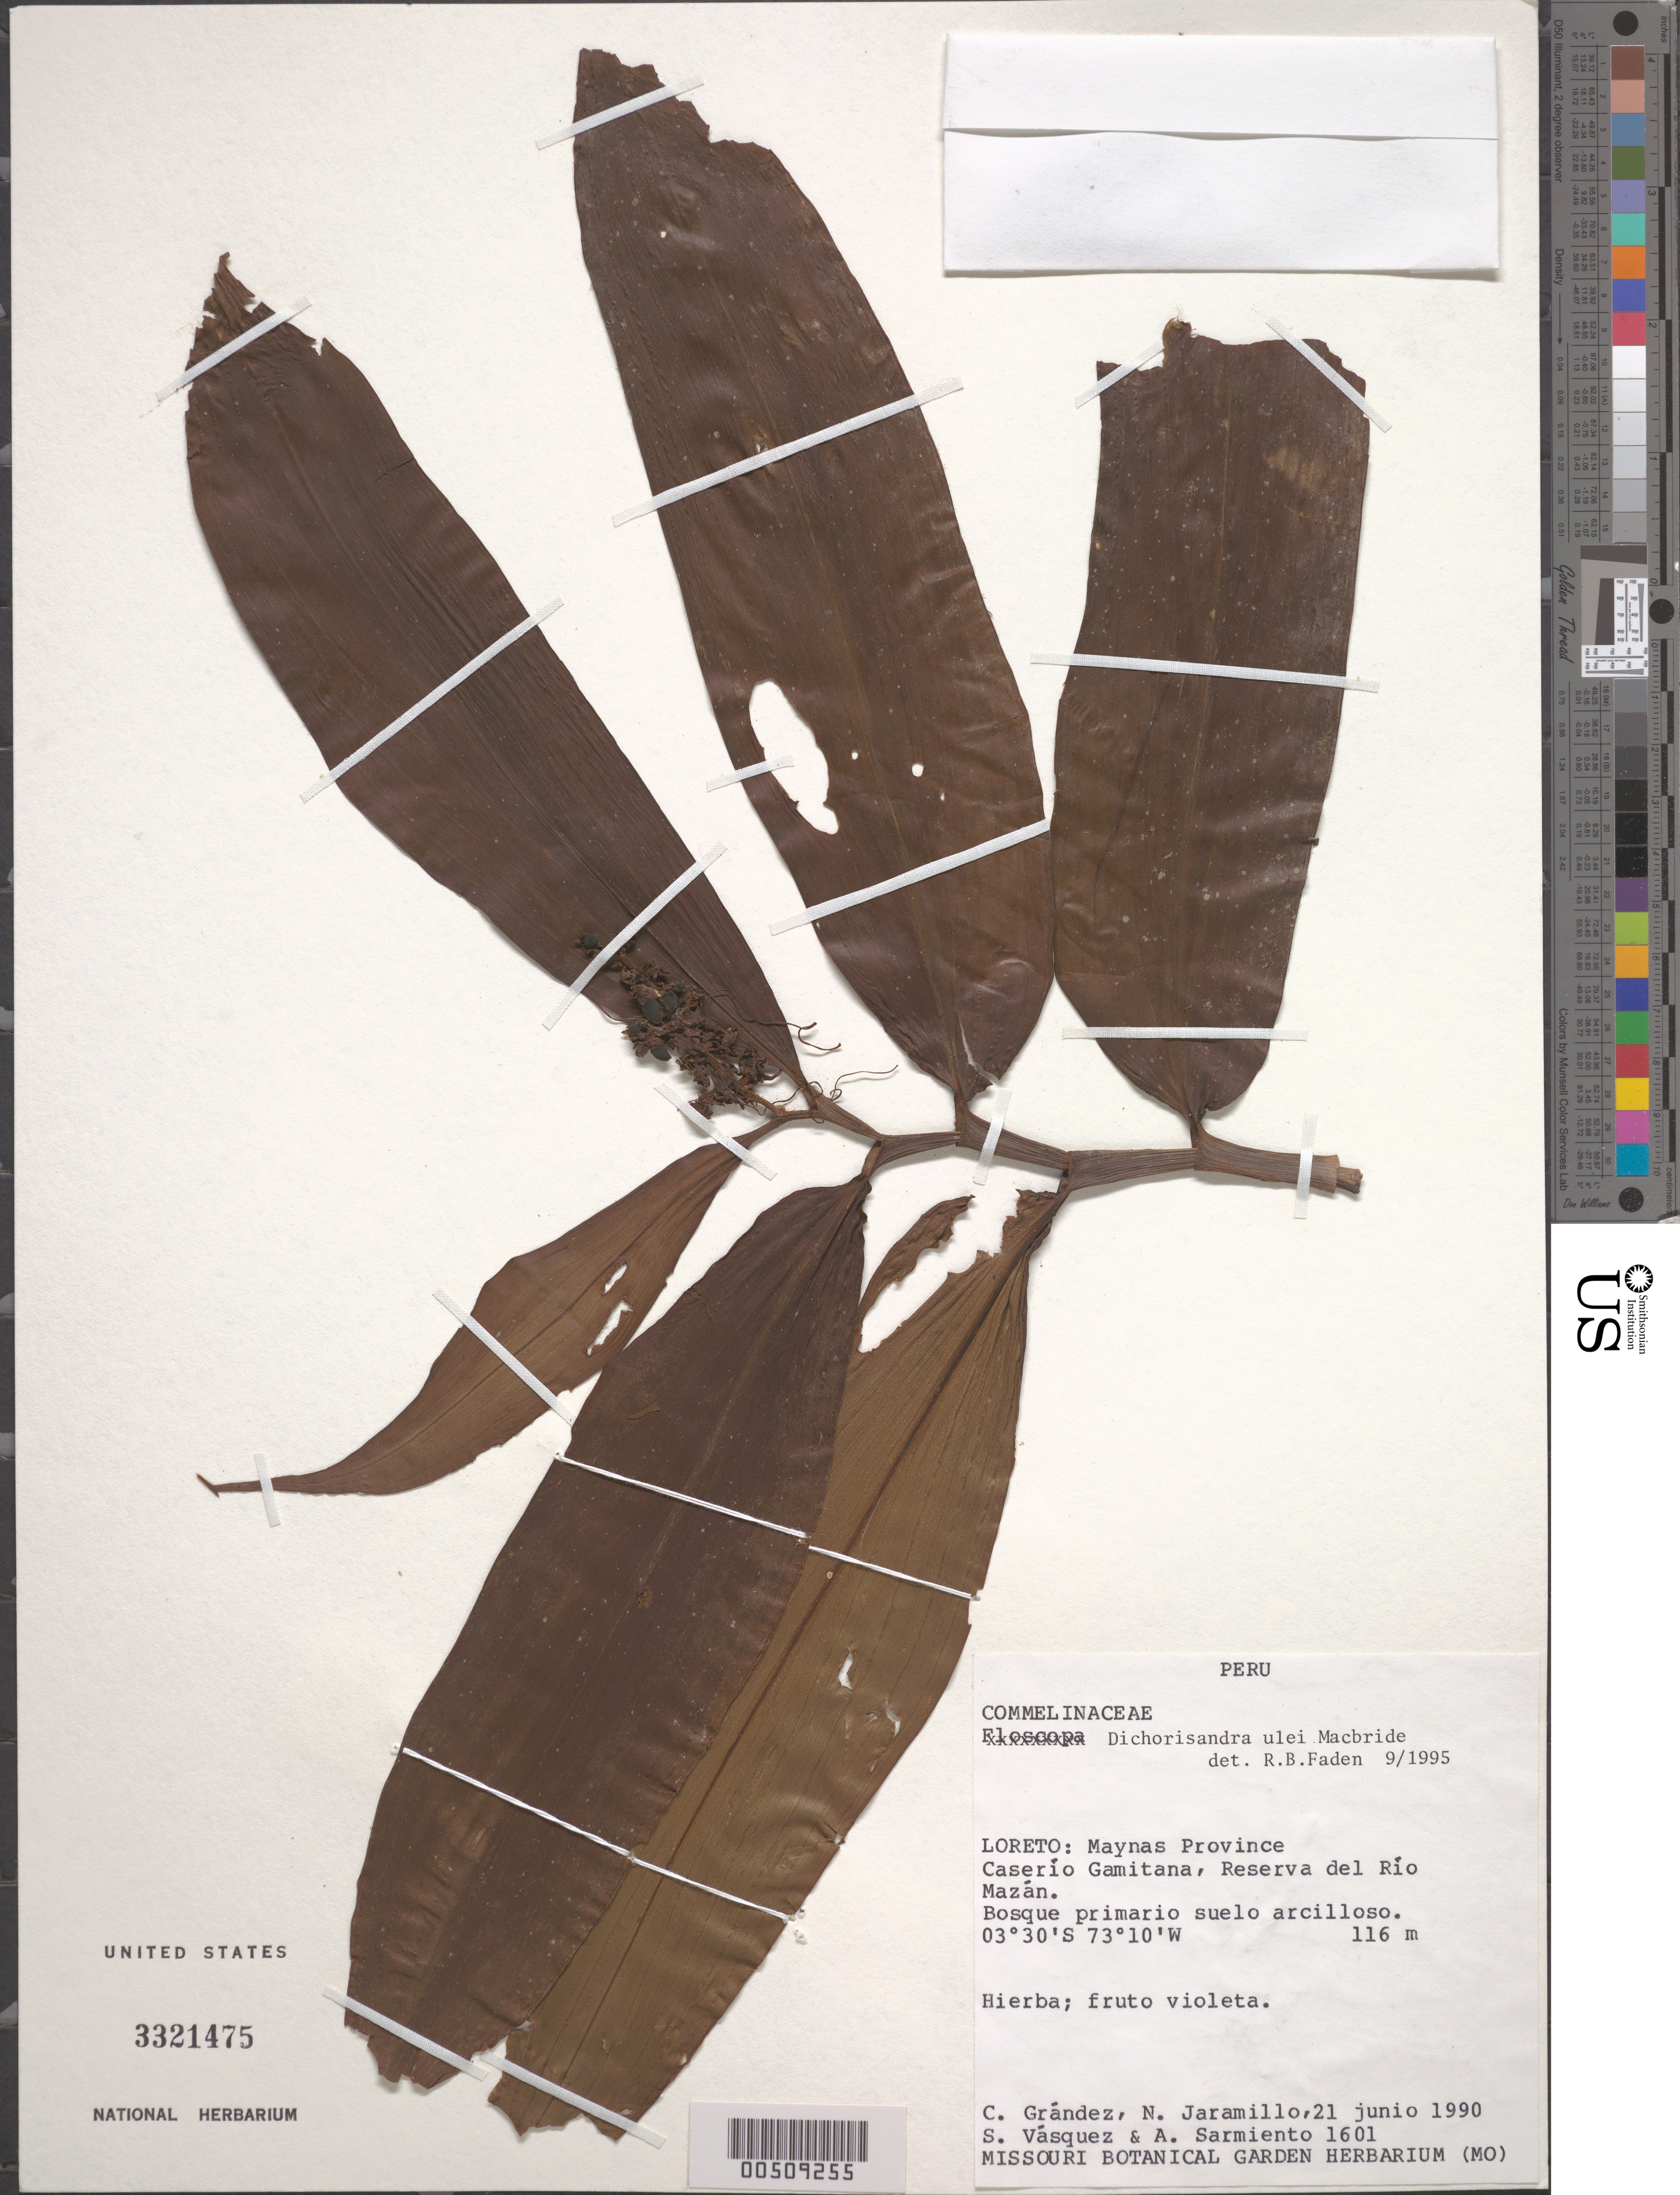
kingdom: Plantae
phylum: Tracheophyta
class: Liliopsida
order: Commelinales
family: Commelinaceae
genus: Dichorisandra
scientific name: Dichorisandra ulei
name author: J.F. Macbr.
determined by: Faden, Robert B., (US), Smithsonian Institution - National Museum of Natural History (UNITED STATES)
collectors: C. Grández, N. Jaramillo, S. Vasquez S. & A. Sarmiento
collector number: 1601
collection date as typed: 21 Jun 1990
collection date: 1990-06-21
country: Peru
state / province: Loreto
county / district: Maynas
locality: Maynas Province, Caserío Gamitana, Río Mazán Reserve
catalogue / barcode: US 3321475